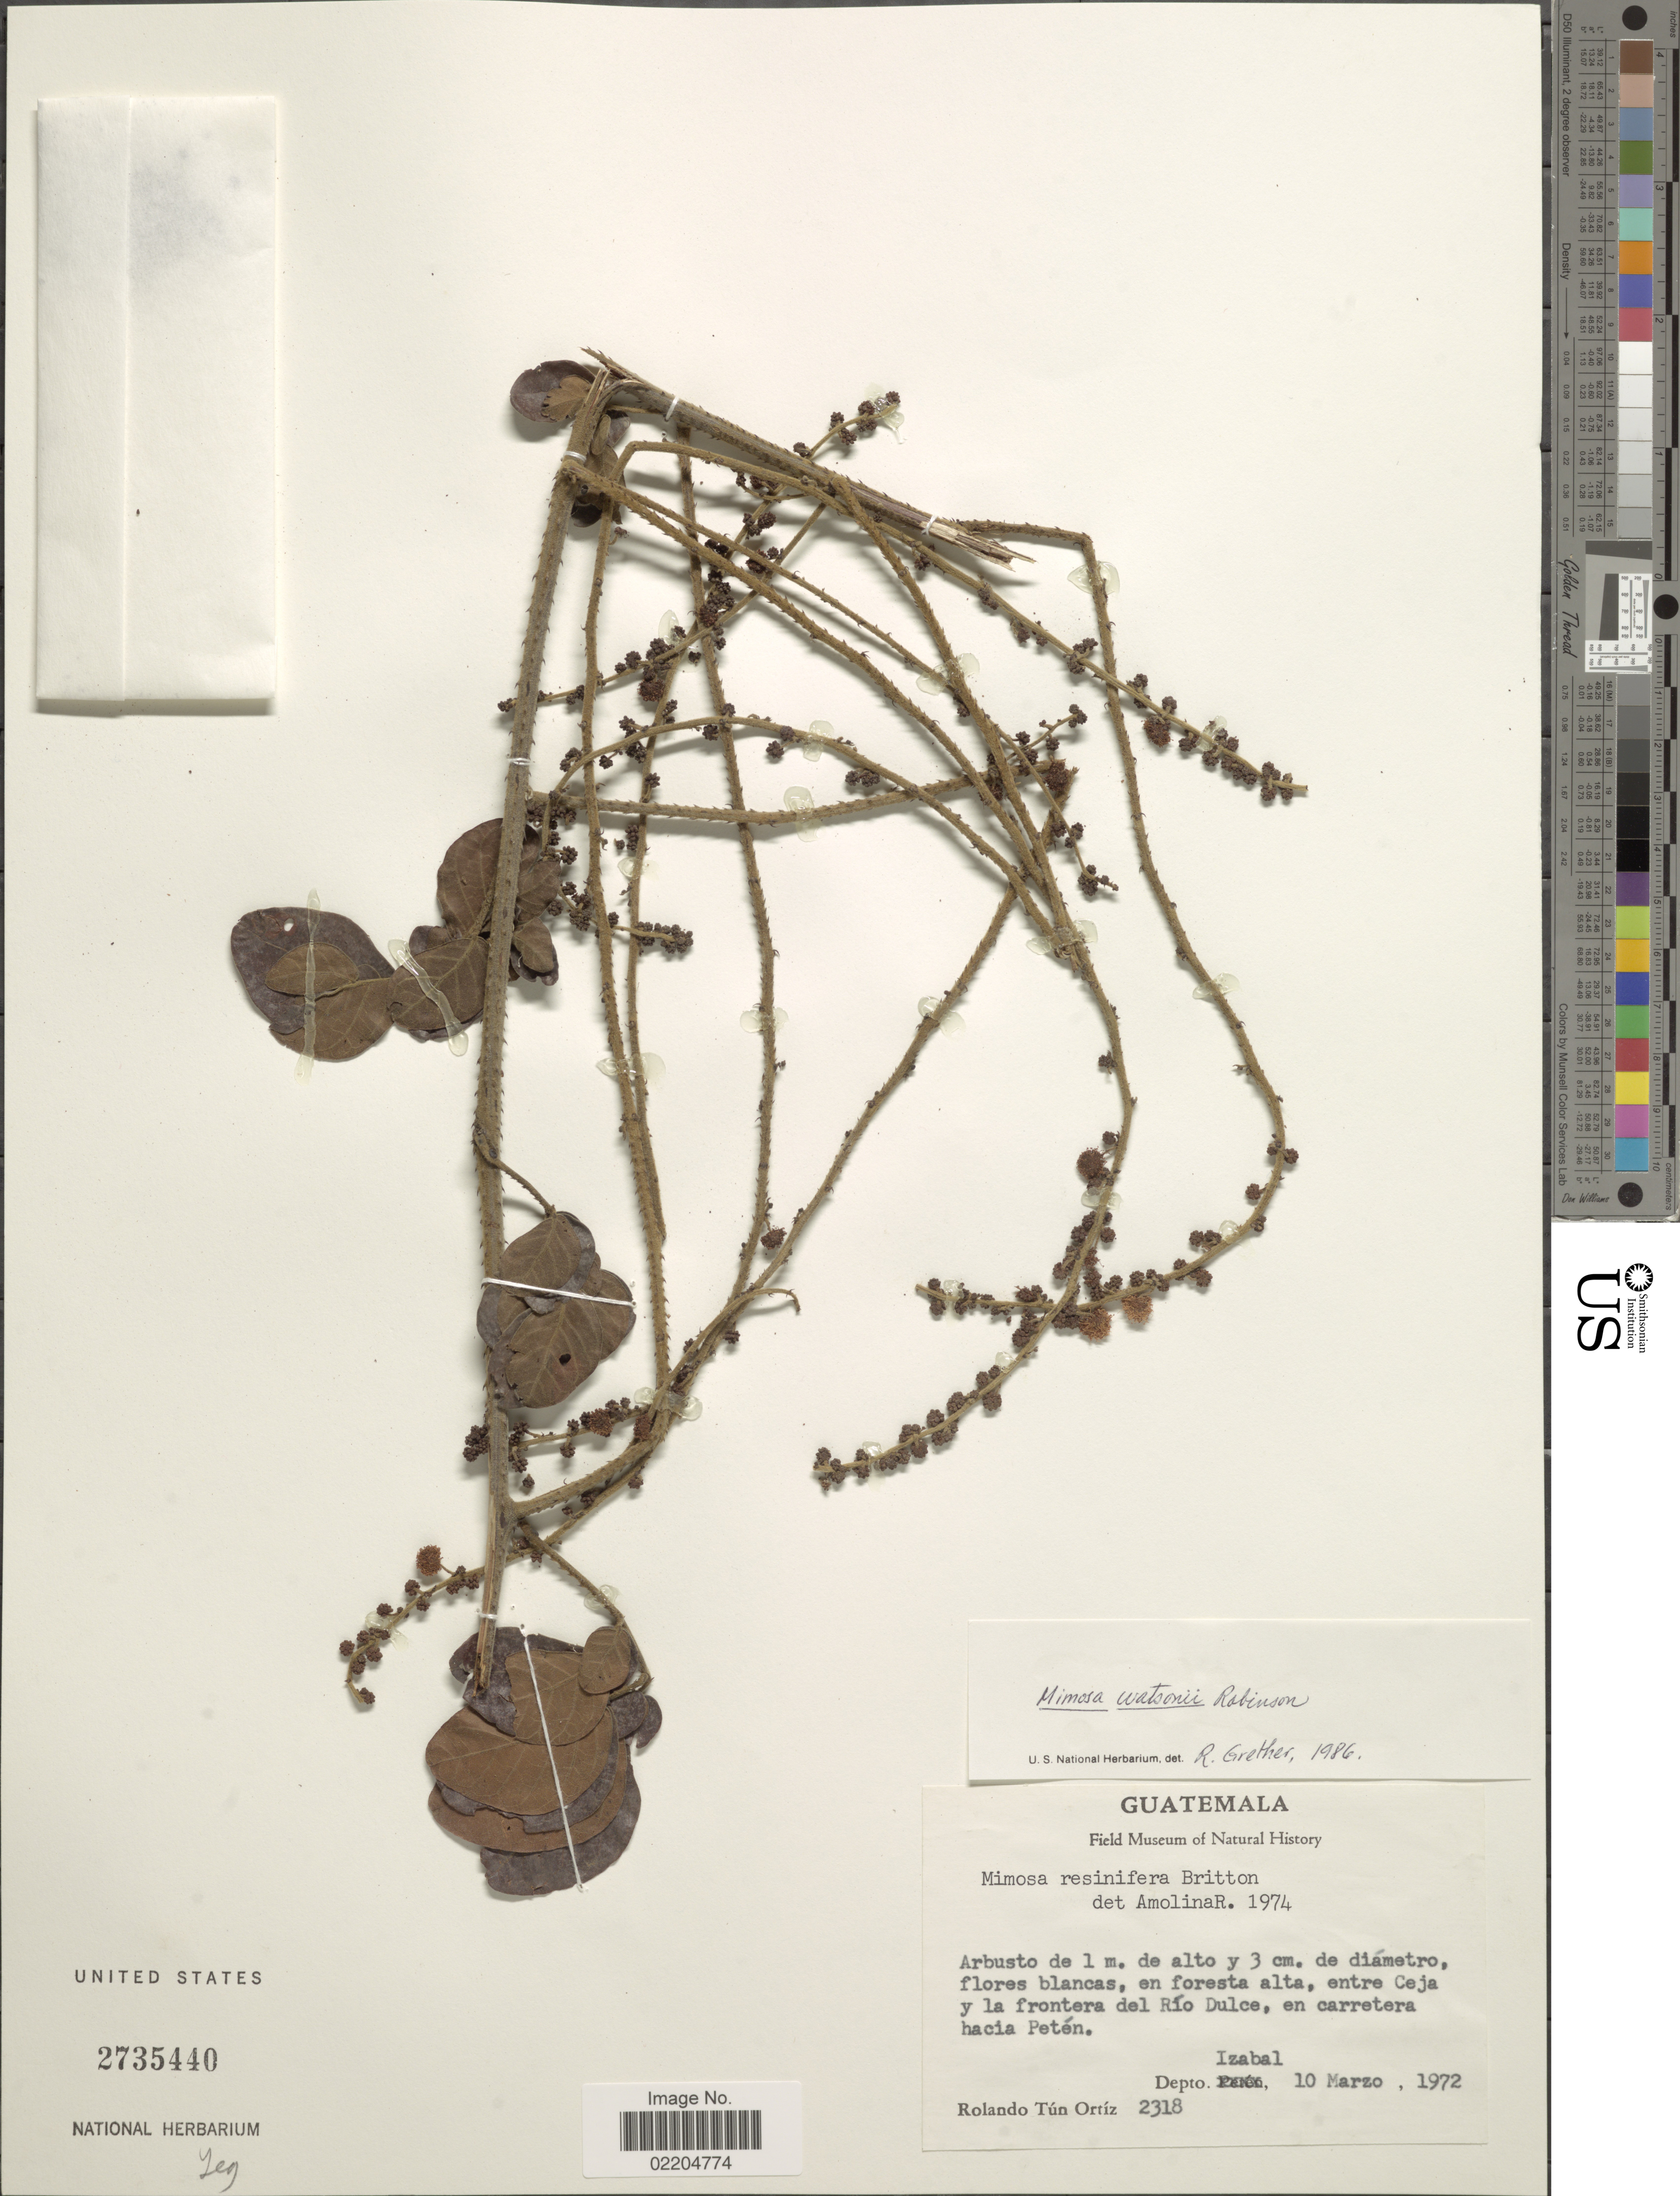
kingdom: Plantae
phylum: Tracheophyta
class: Magnoliopsida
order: Fabales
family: Fabaceae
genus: Mimosa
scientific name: Mimosa watsonii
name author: B.L. Rob.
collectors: R. T. Ortíz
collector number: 2318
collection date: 1972-03-10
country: Guatemala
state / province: Izabal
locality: Entre Ceja y la frontera del Rio Dulce, en carretera hacia Peten, Depto. Izabal.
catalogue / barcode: US 2735440